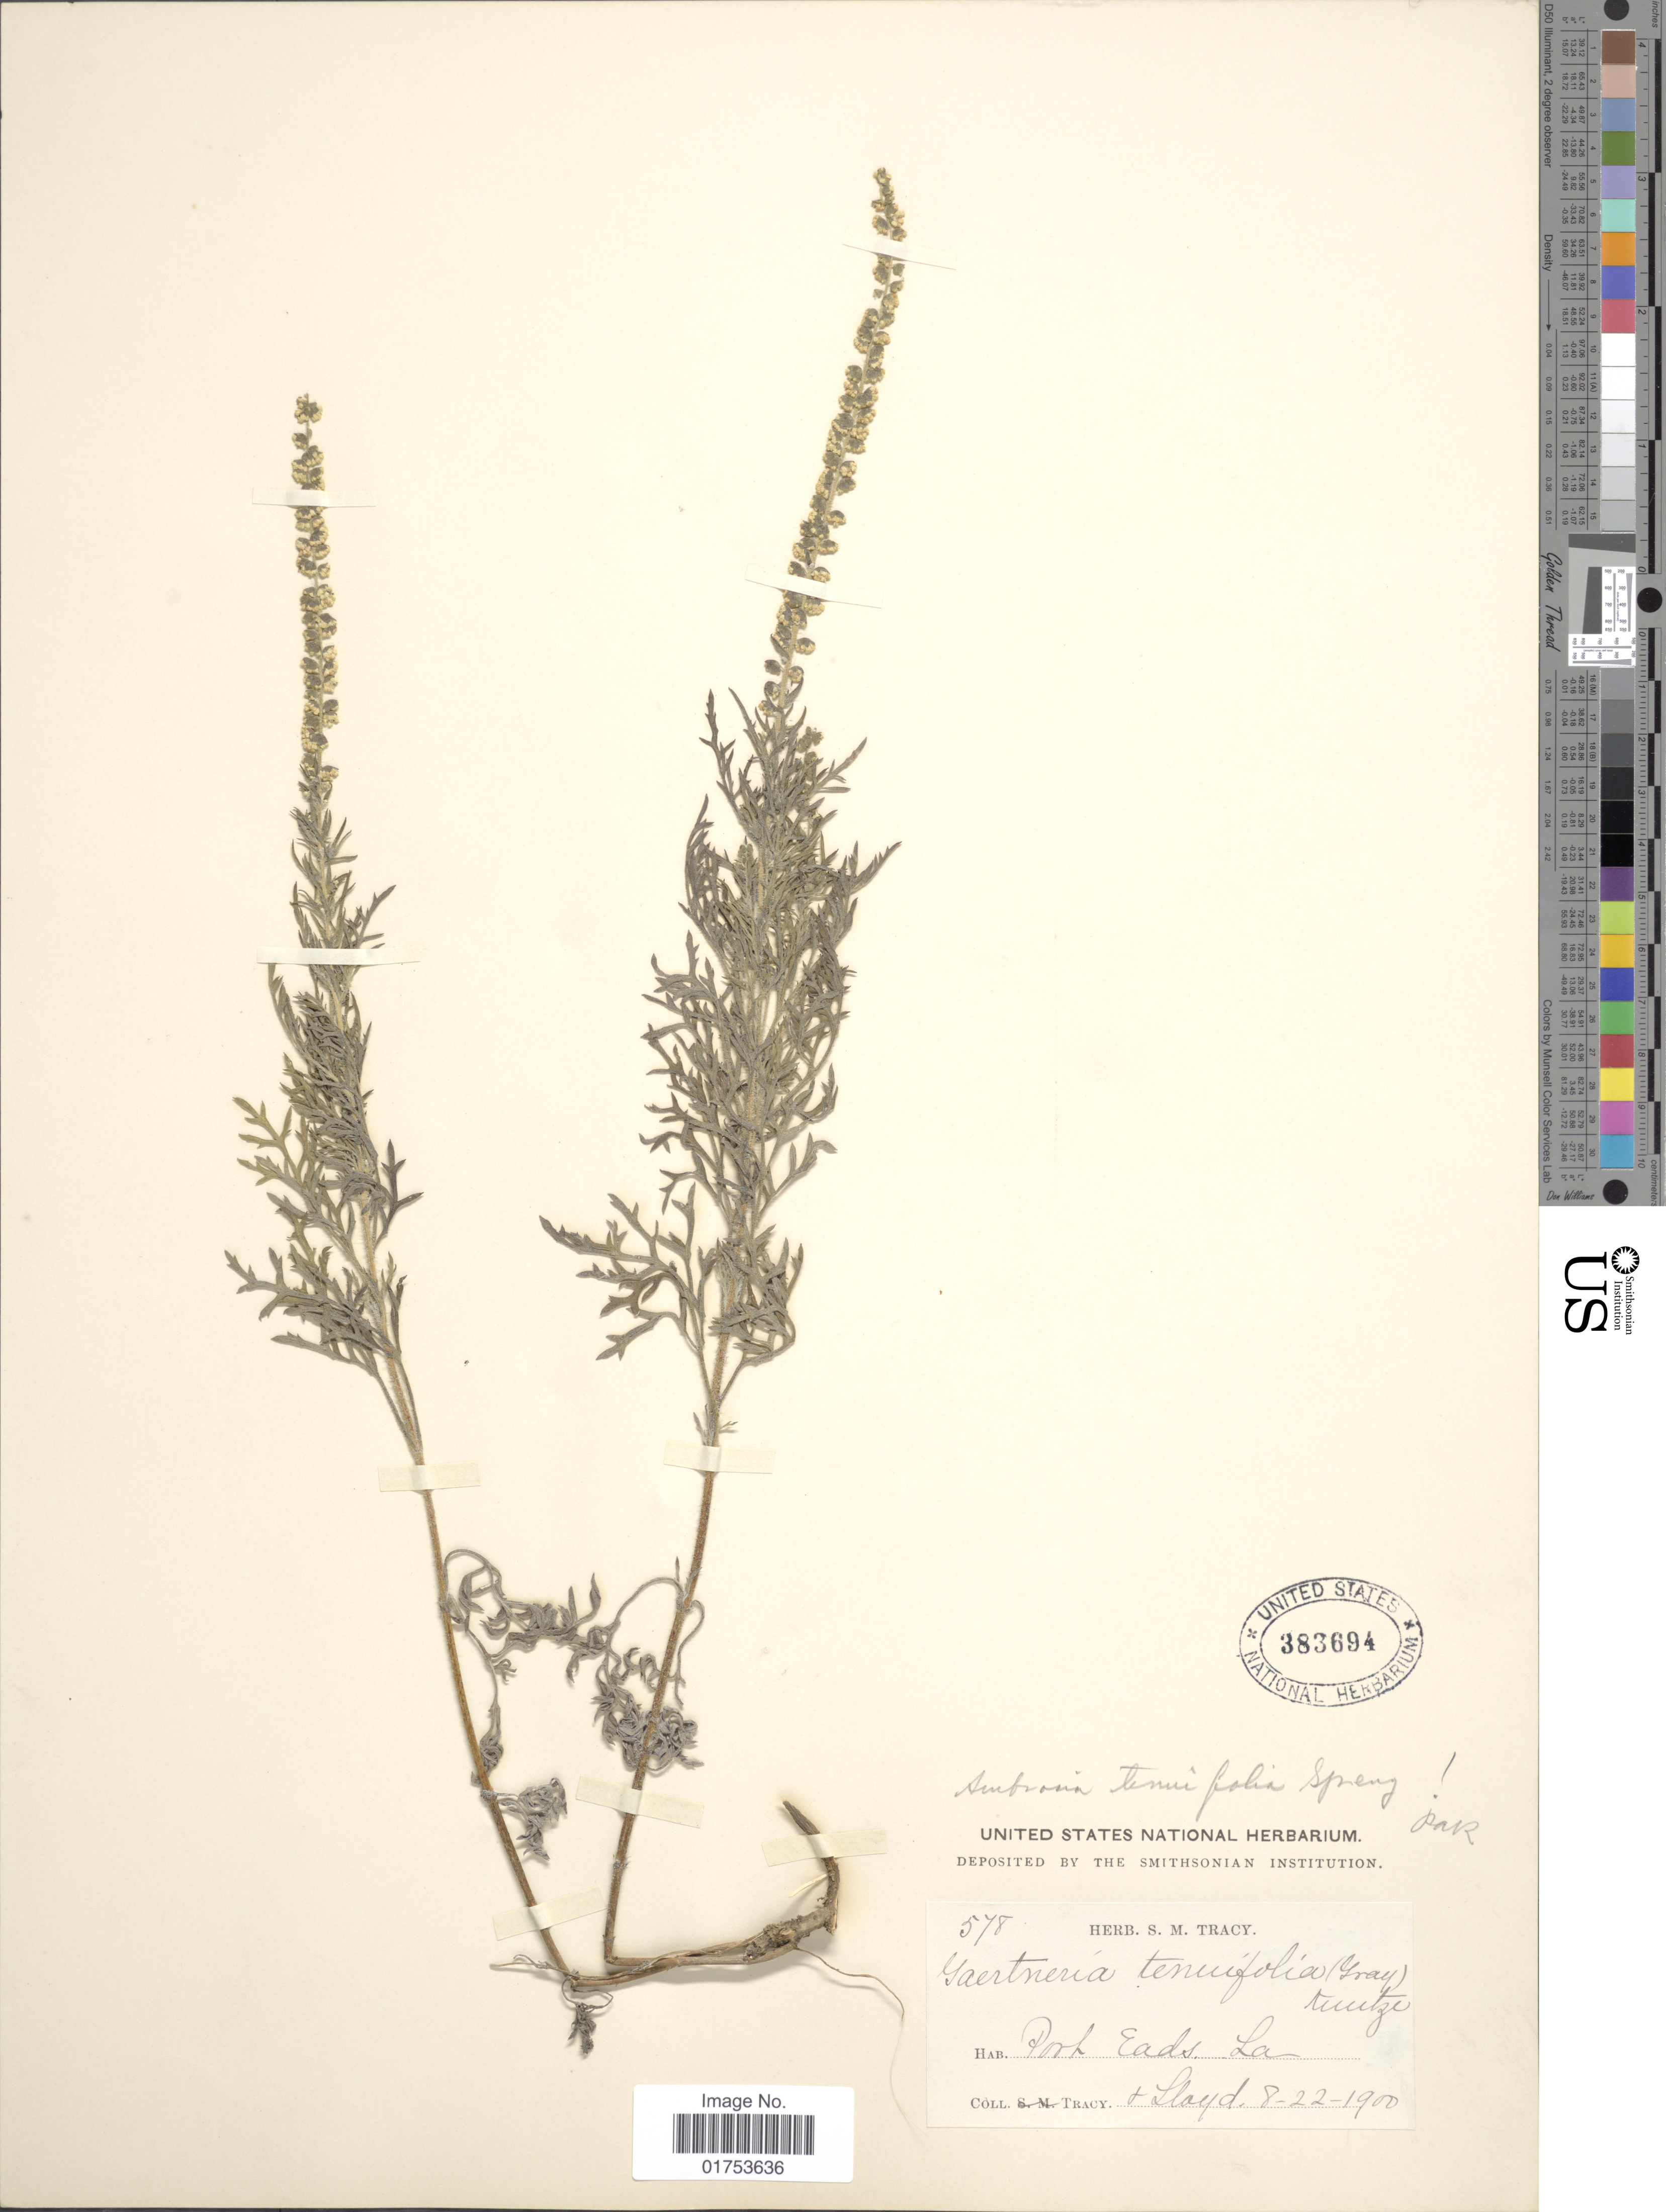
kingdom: Plantae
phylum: Tracheophyta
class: Magnoliopsida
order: Asterales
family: Asteraceae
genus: Ambrosia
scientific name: Ambrosia tenuifolia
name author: Spreng.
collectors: -. Tracy & -- Lloyd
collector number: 578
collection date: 1900-08-22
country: United States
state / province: Louisiana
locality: Port Eads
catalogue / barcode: US 383694